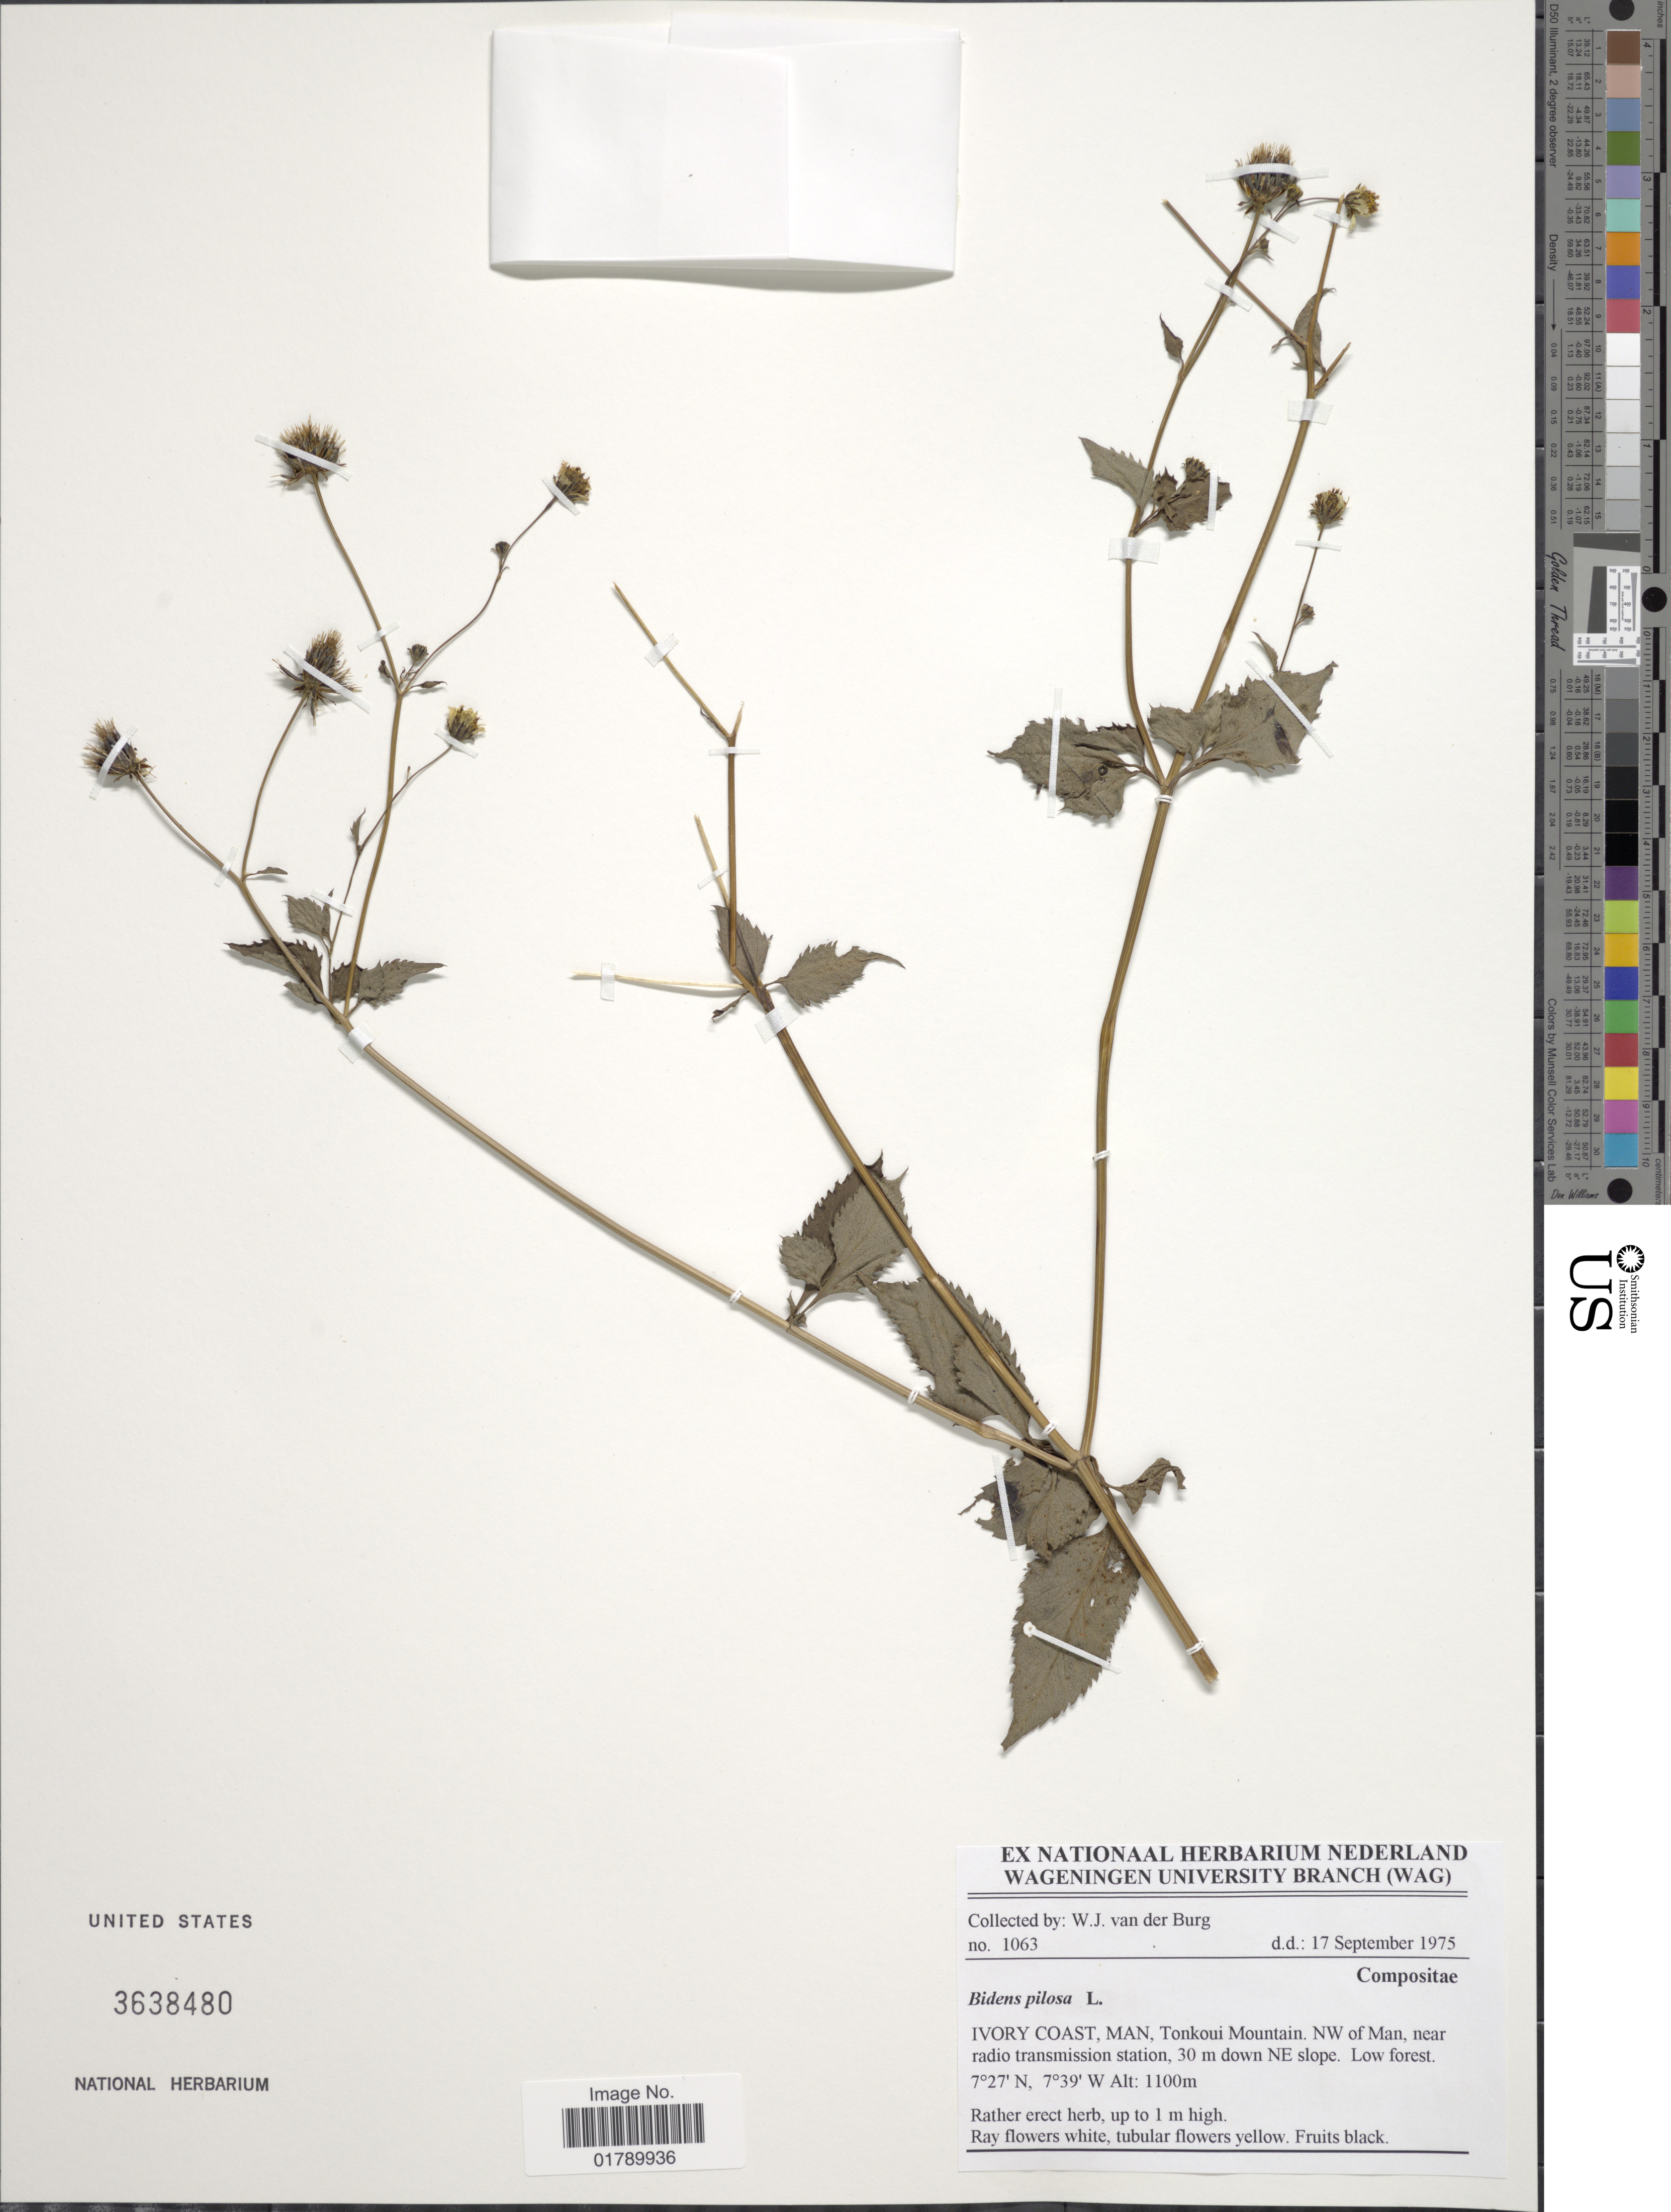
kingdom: Plantae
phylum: Tracheophyta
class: Magnoliopsida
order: Asterales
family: Asteraceae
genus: Bidens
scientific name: Bidens pilosa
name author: L.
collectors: W. van der Burg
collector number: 1063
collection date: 1975-09-17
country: Ivory Coast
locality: Man, Tonkoui Mountain. NW of Man, near radio transmission station, 30 m down NE slope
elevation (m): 1100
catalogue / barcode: US 3638480